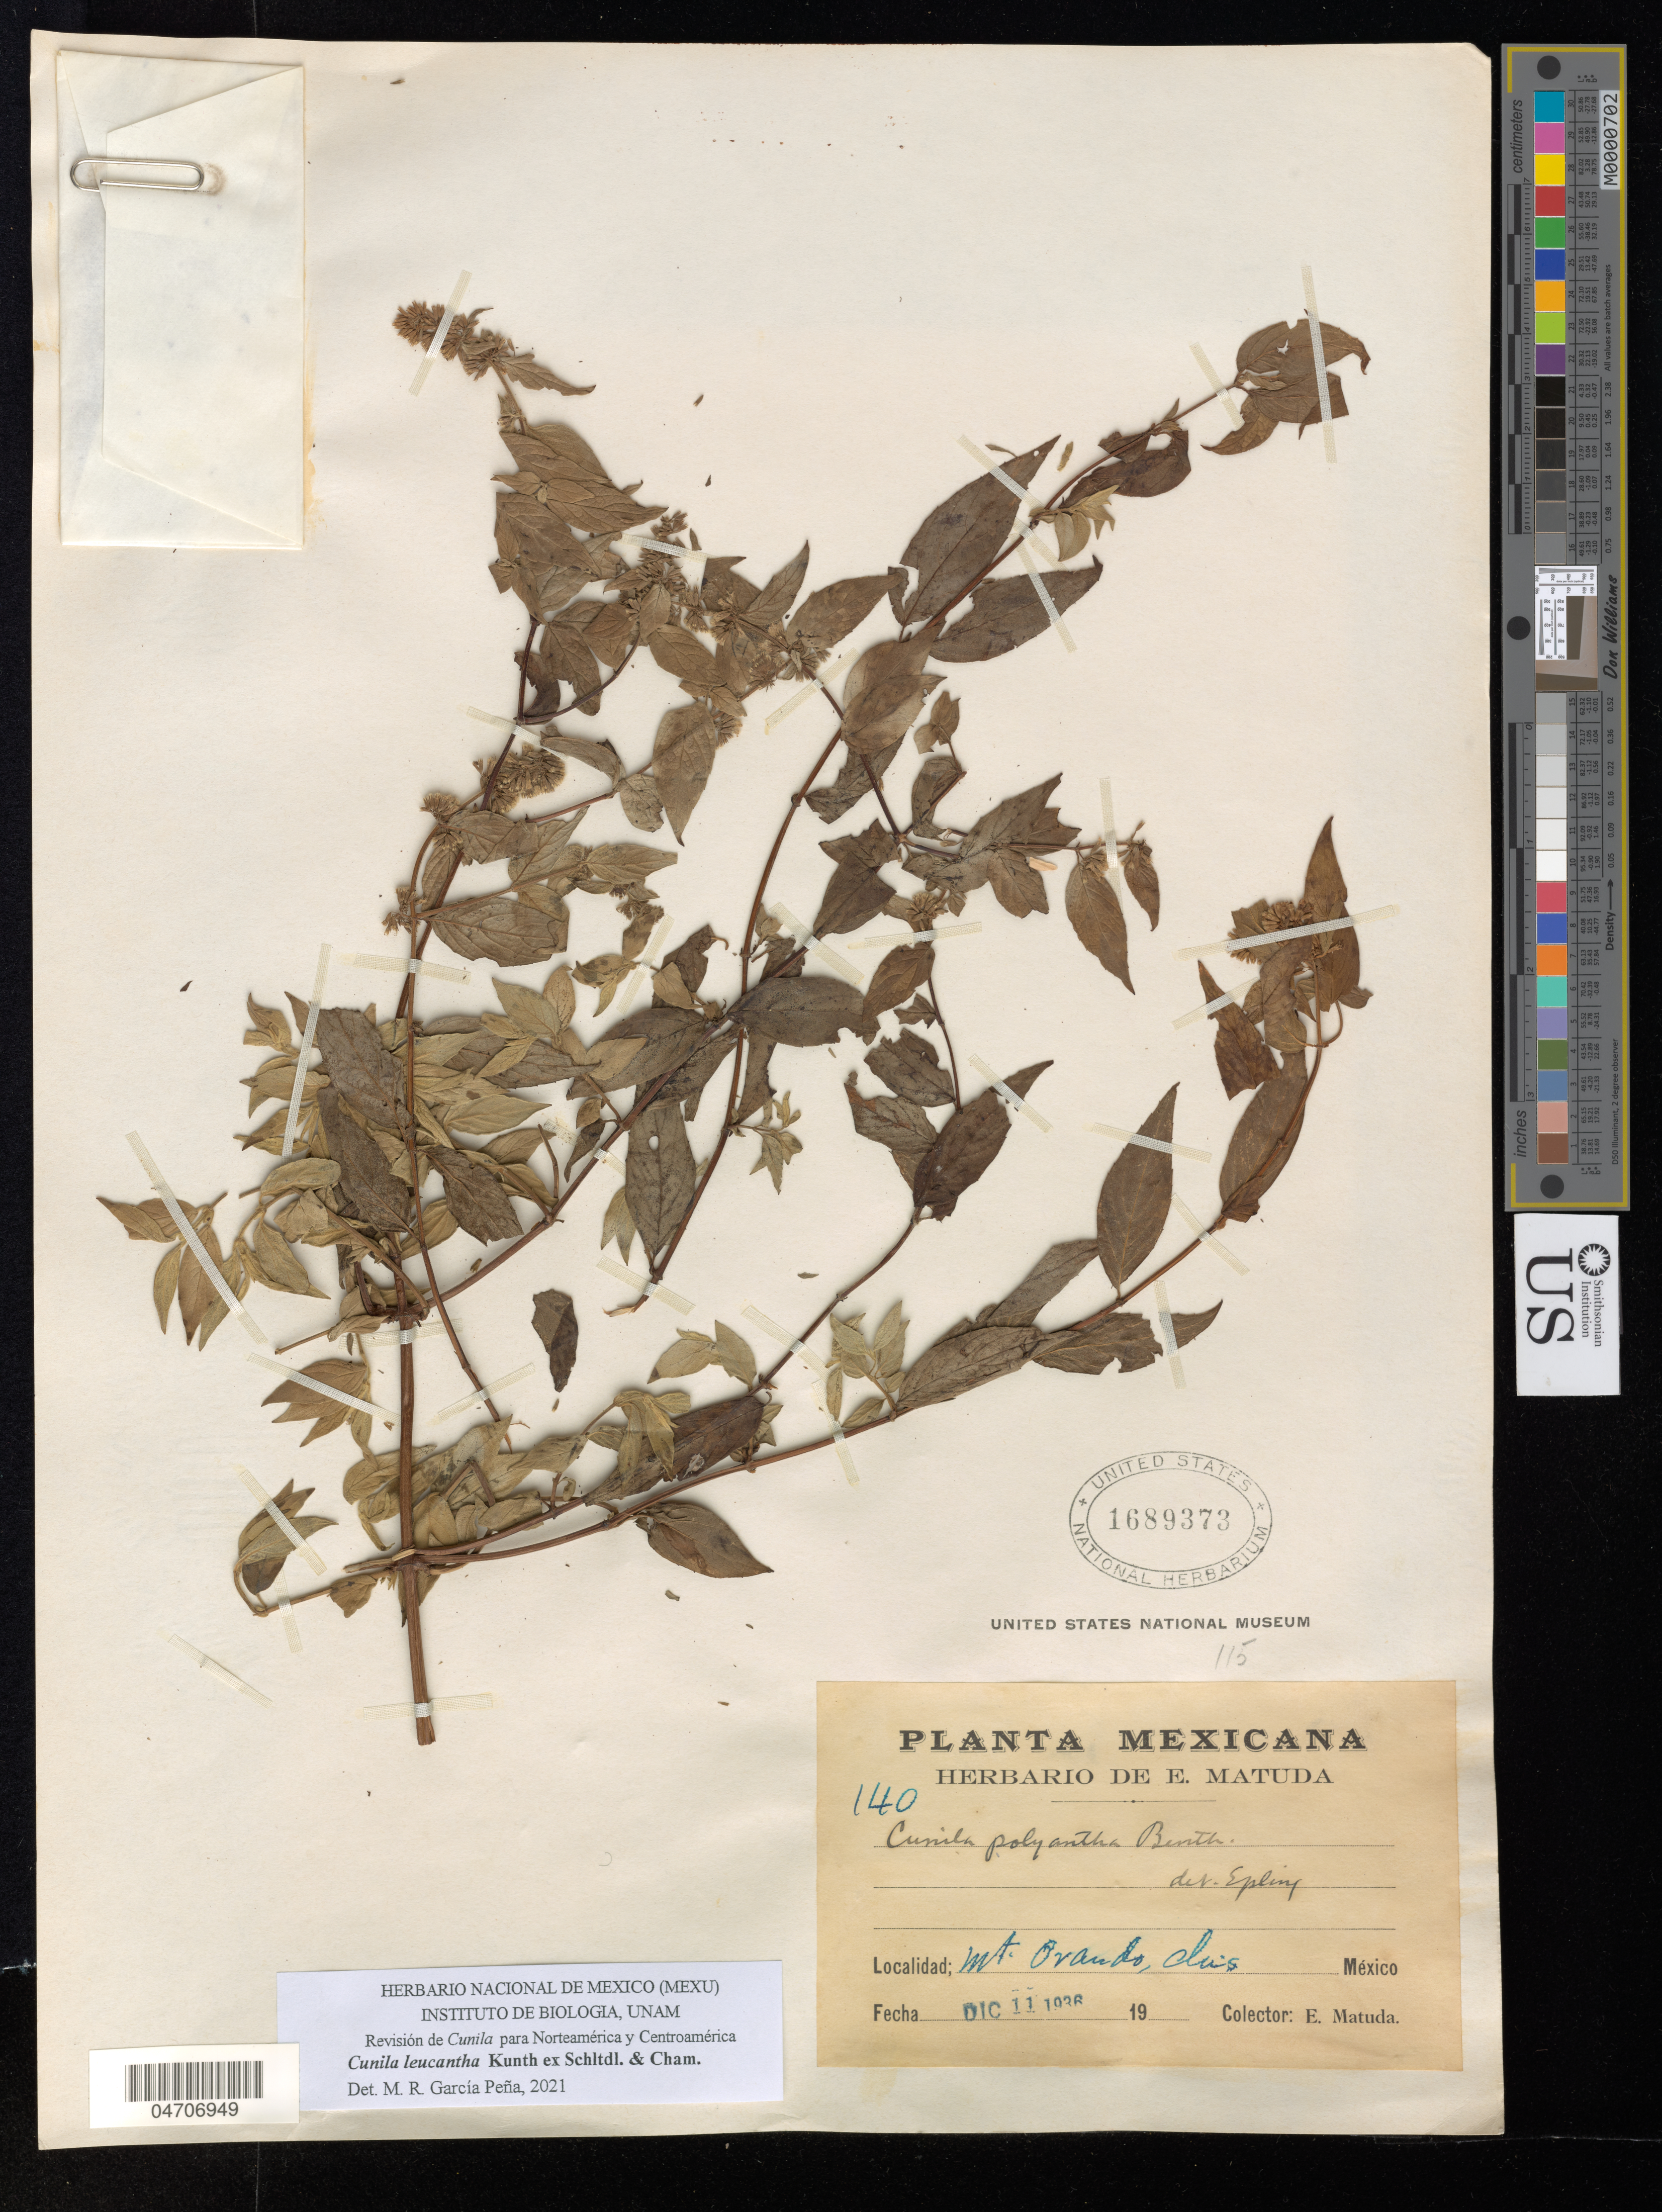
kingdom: Plantae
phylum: Tracheophyta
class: Magnoliopsida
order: Lamiales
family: Lamiaceae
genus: Cunila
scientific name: Cunila leucantha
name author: Kunth ex Schltdl. & Cham.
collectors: E. Matuda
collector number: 140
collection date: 1936-12-11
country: Mexico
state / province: Chiapas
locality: Mt. Oraudo.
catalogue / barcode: US 1689373